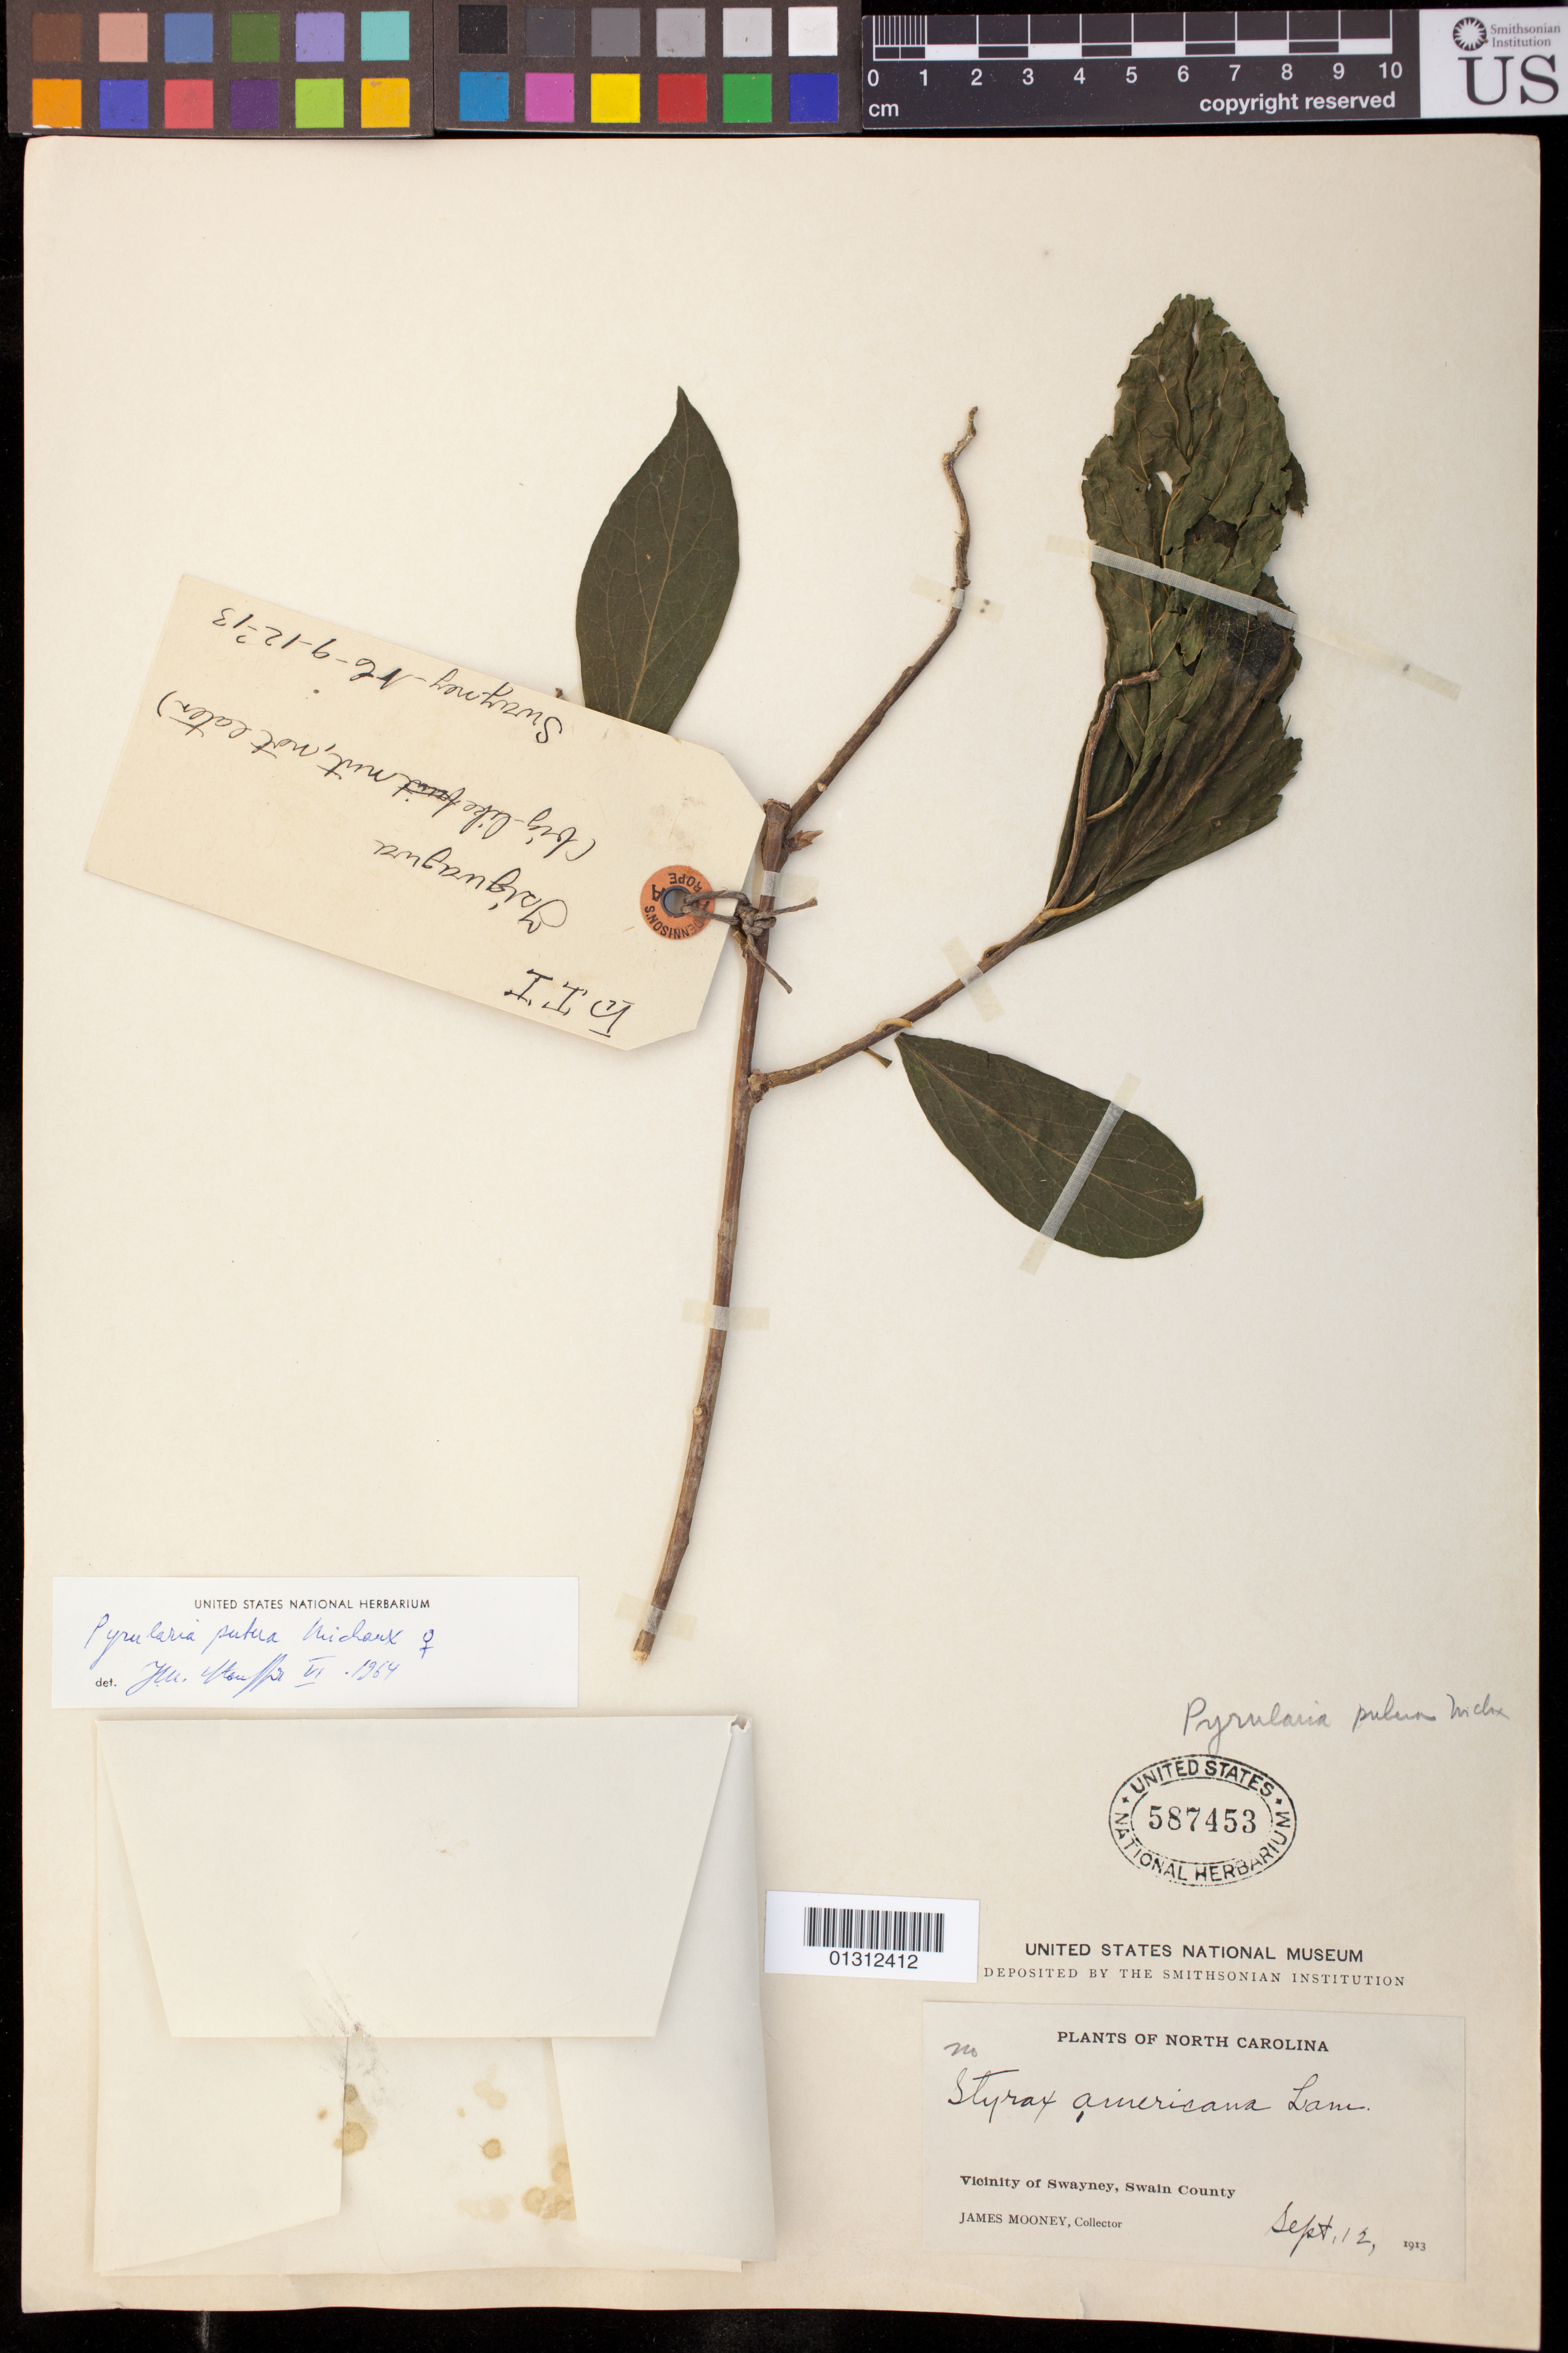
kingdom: Plantae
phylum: Tracheophyta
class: Magnoliopsida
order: Santalales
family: Cervantesiaceae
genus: Pyrularia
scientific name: Pyrularia pubera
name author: Michx.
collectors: J. Mooney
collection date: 1913-09-12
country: United States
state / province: North Carolina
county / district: Swain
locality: Vicinity of Swayney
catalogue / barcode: US 587453